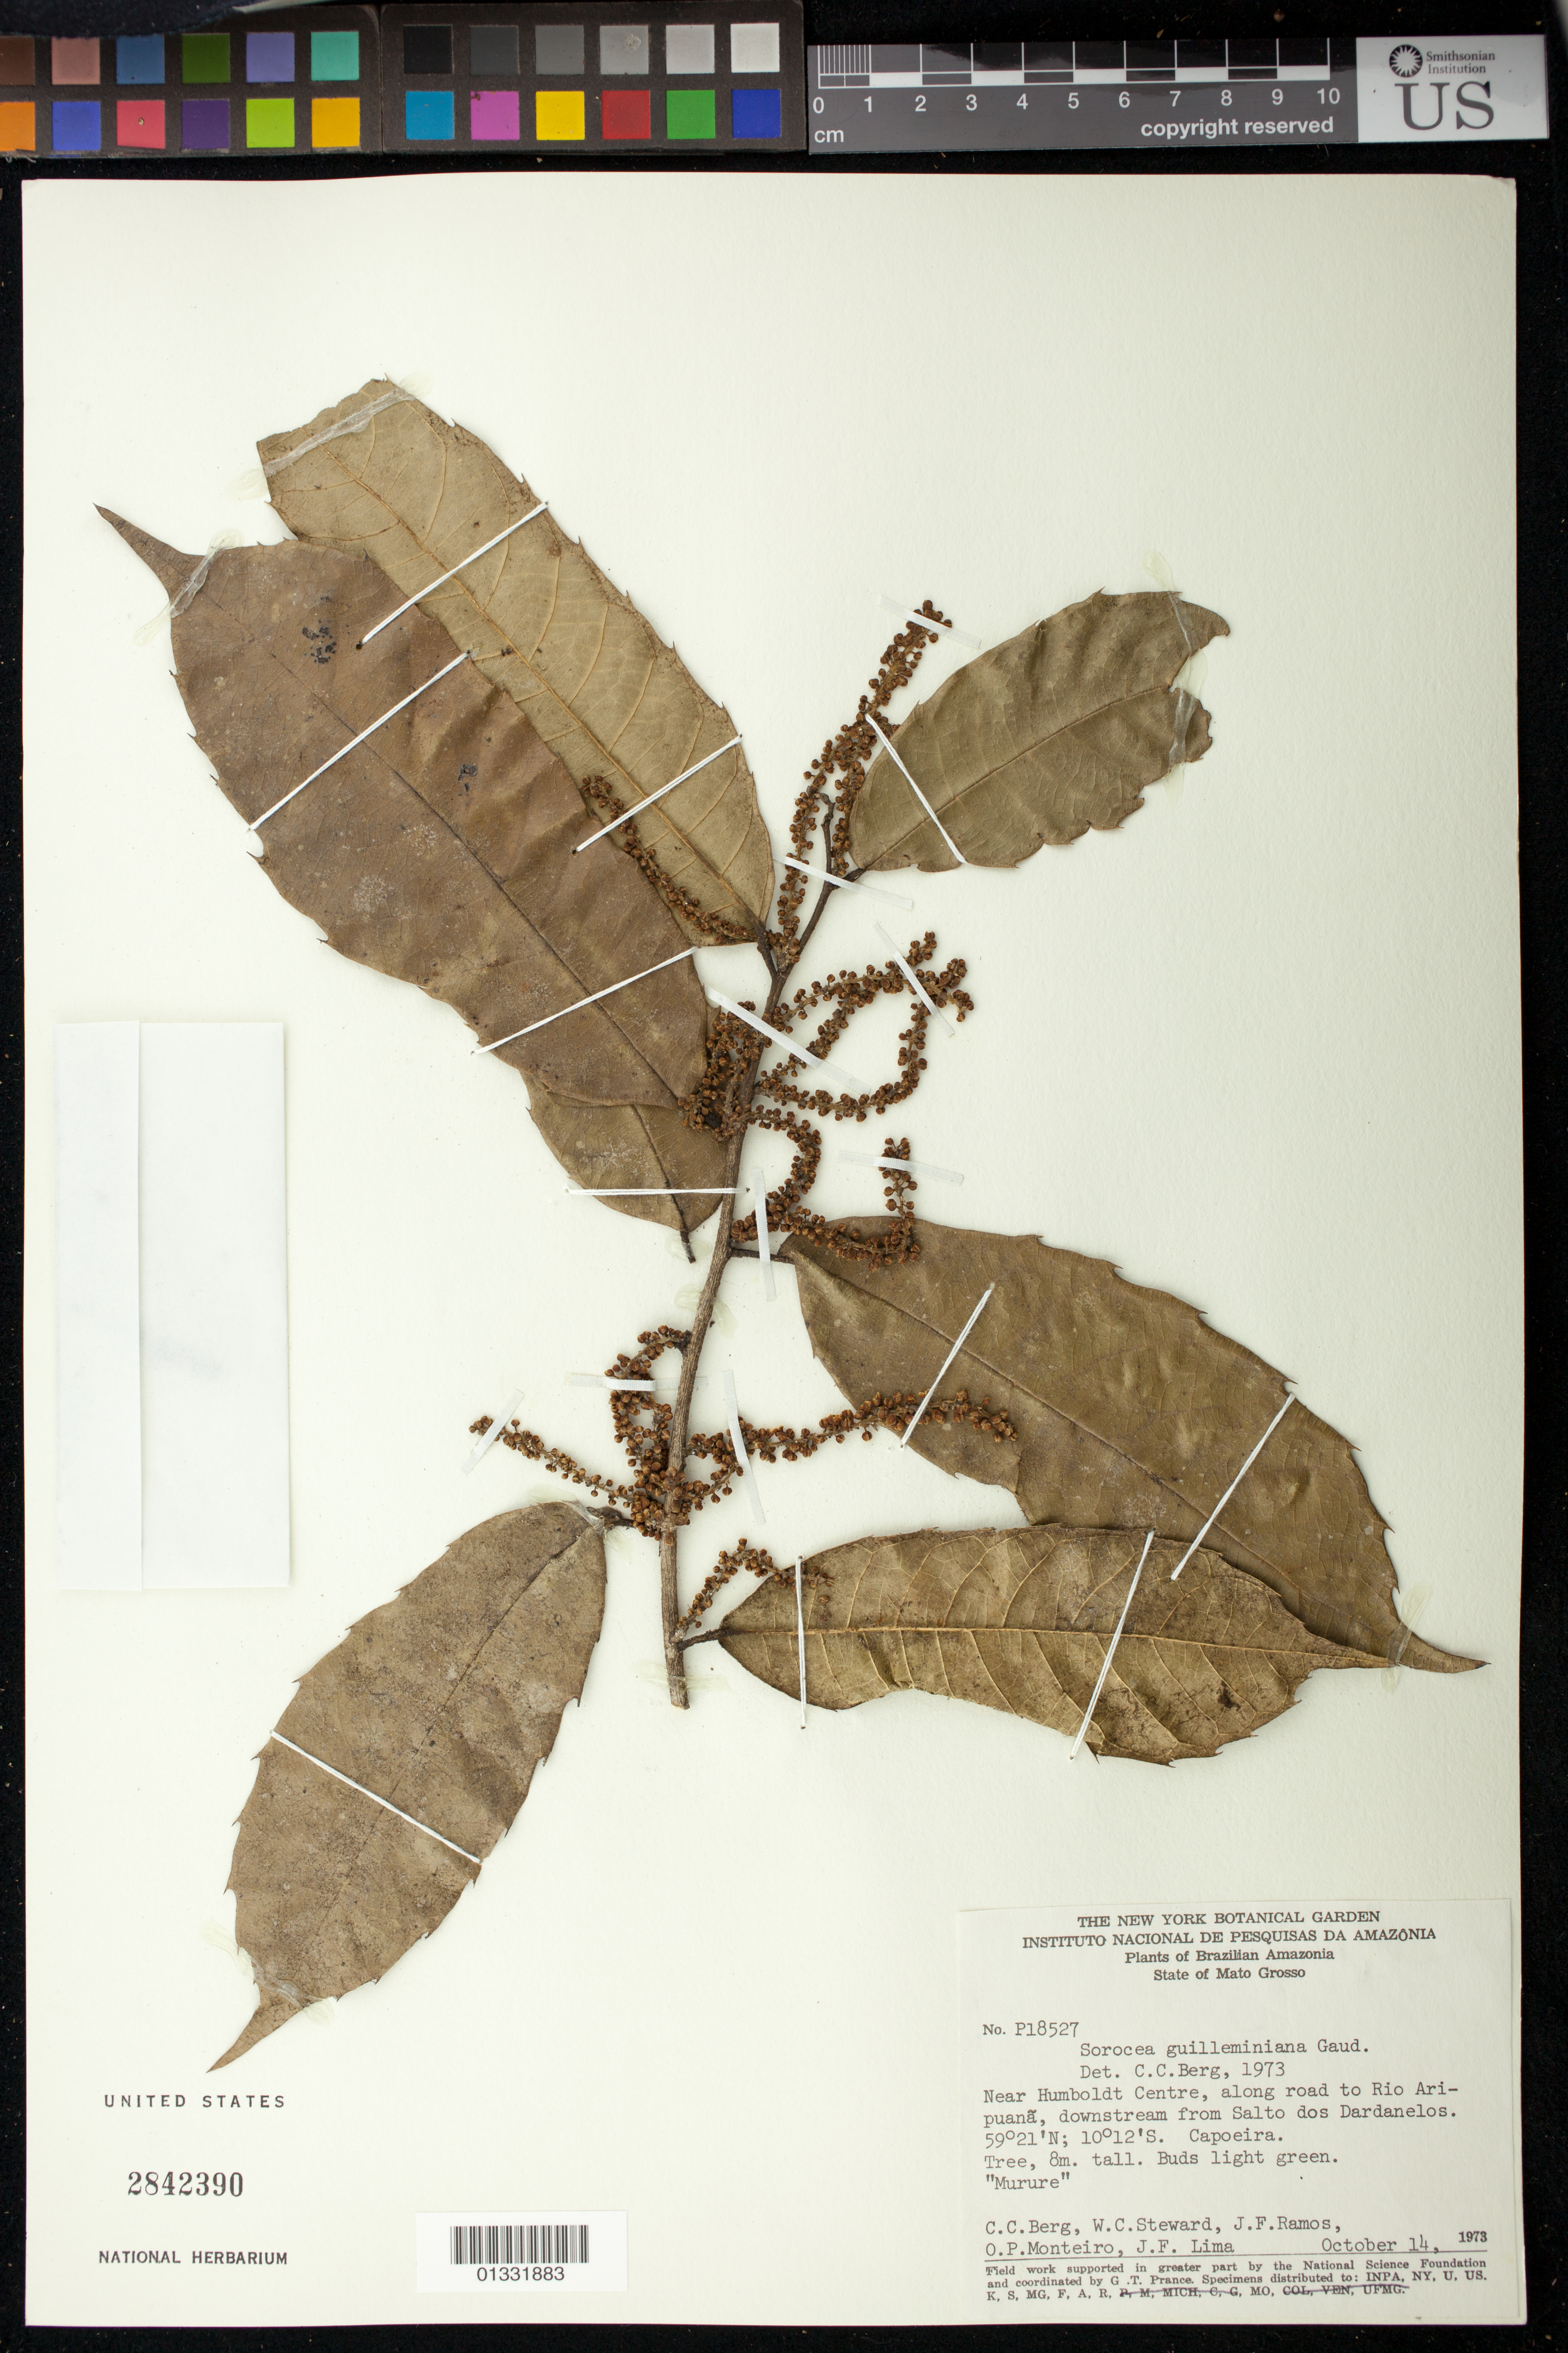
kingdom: Plantae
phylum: Tracheophyta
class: Magnoliopsida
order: Rosales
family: Moraceae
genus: Sorocea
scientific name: Sorocea guilleminiana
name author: Gaudich.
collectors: C. C. Berg, W. C. Steward, J. F. Ramos, O. P. Monteiro & J. F. Lima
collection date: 1973-10-14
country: Brazil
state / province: Mato Grosso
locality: Near Humboldt Centre, along road to Rio Aripuanã, downstream from Salto dos Dardanelos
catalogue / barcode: US 2842390